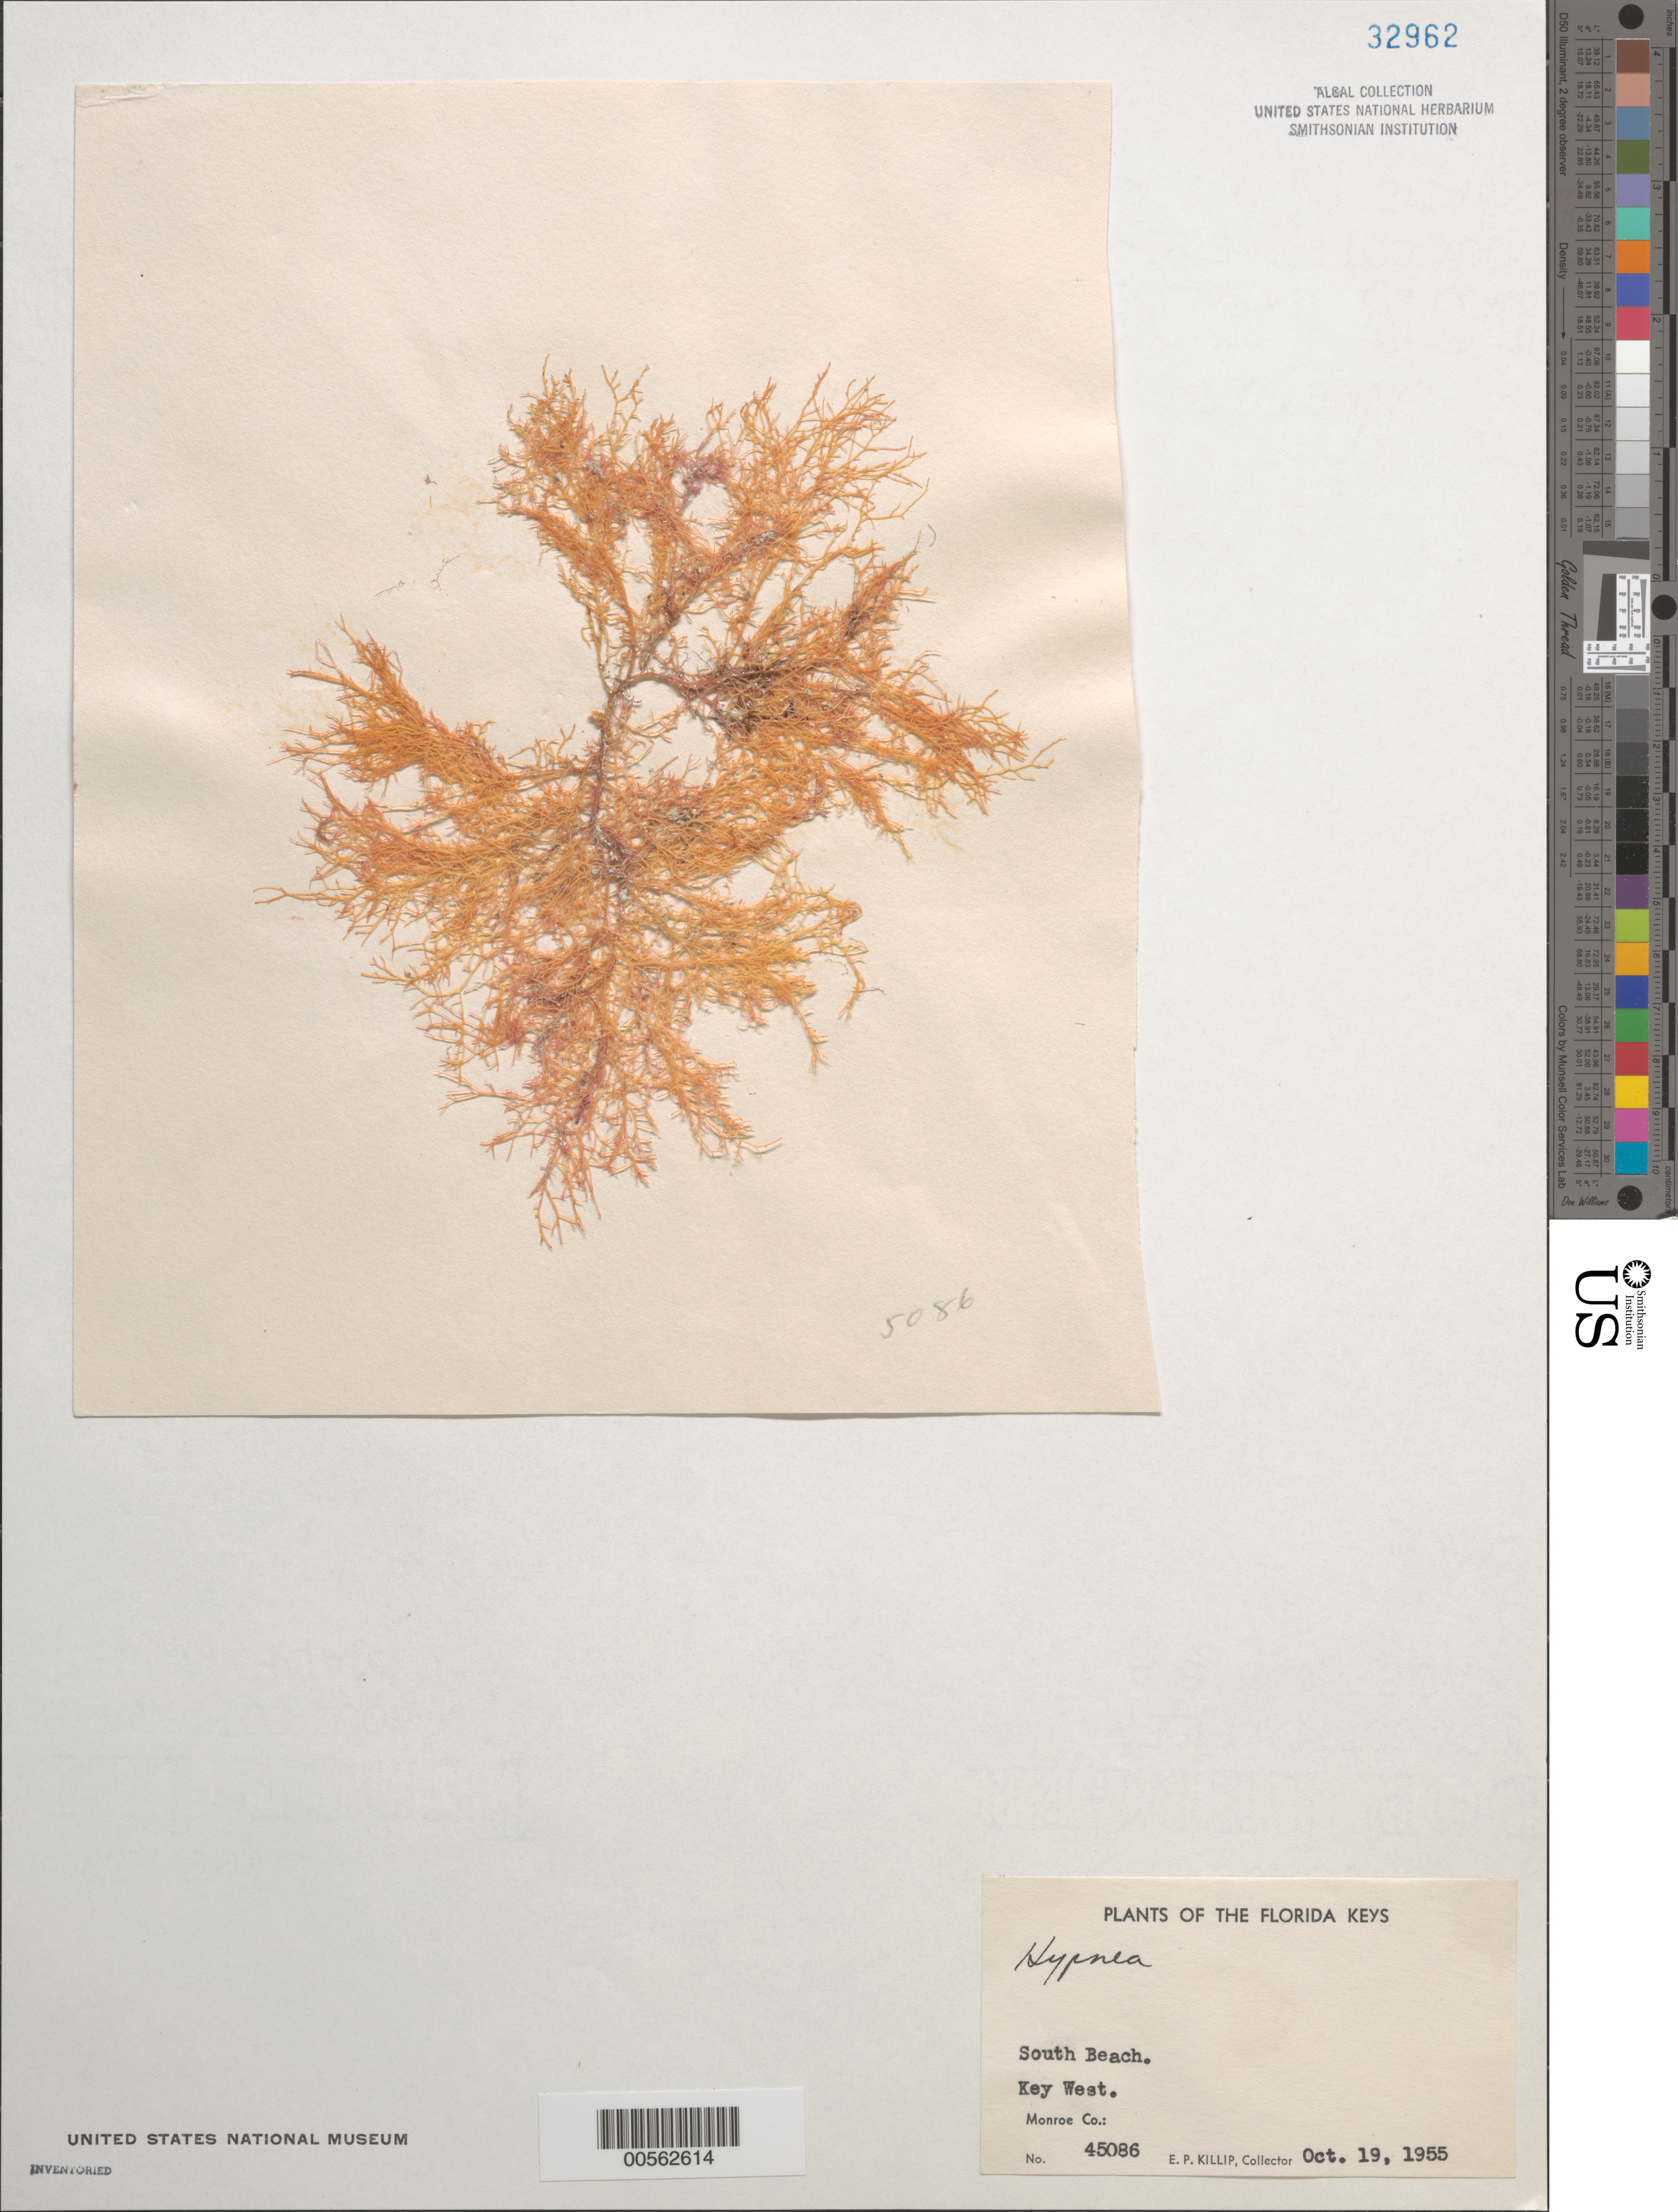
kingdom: Plantae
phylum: Rhodophyta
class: Florideophyceae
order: Gigartinales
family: Cystocloniaceae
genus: Hypnea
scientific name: Hypnea sp.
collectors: E. P. Killip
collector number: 45086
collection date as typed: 19 Oct 1955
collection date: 1955-10-19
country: United States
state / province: Florida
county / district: Monroe County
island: Key West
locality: South Beach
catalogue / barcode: US 32962